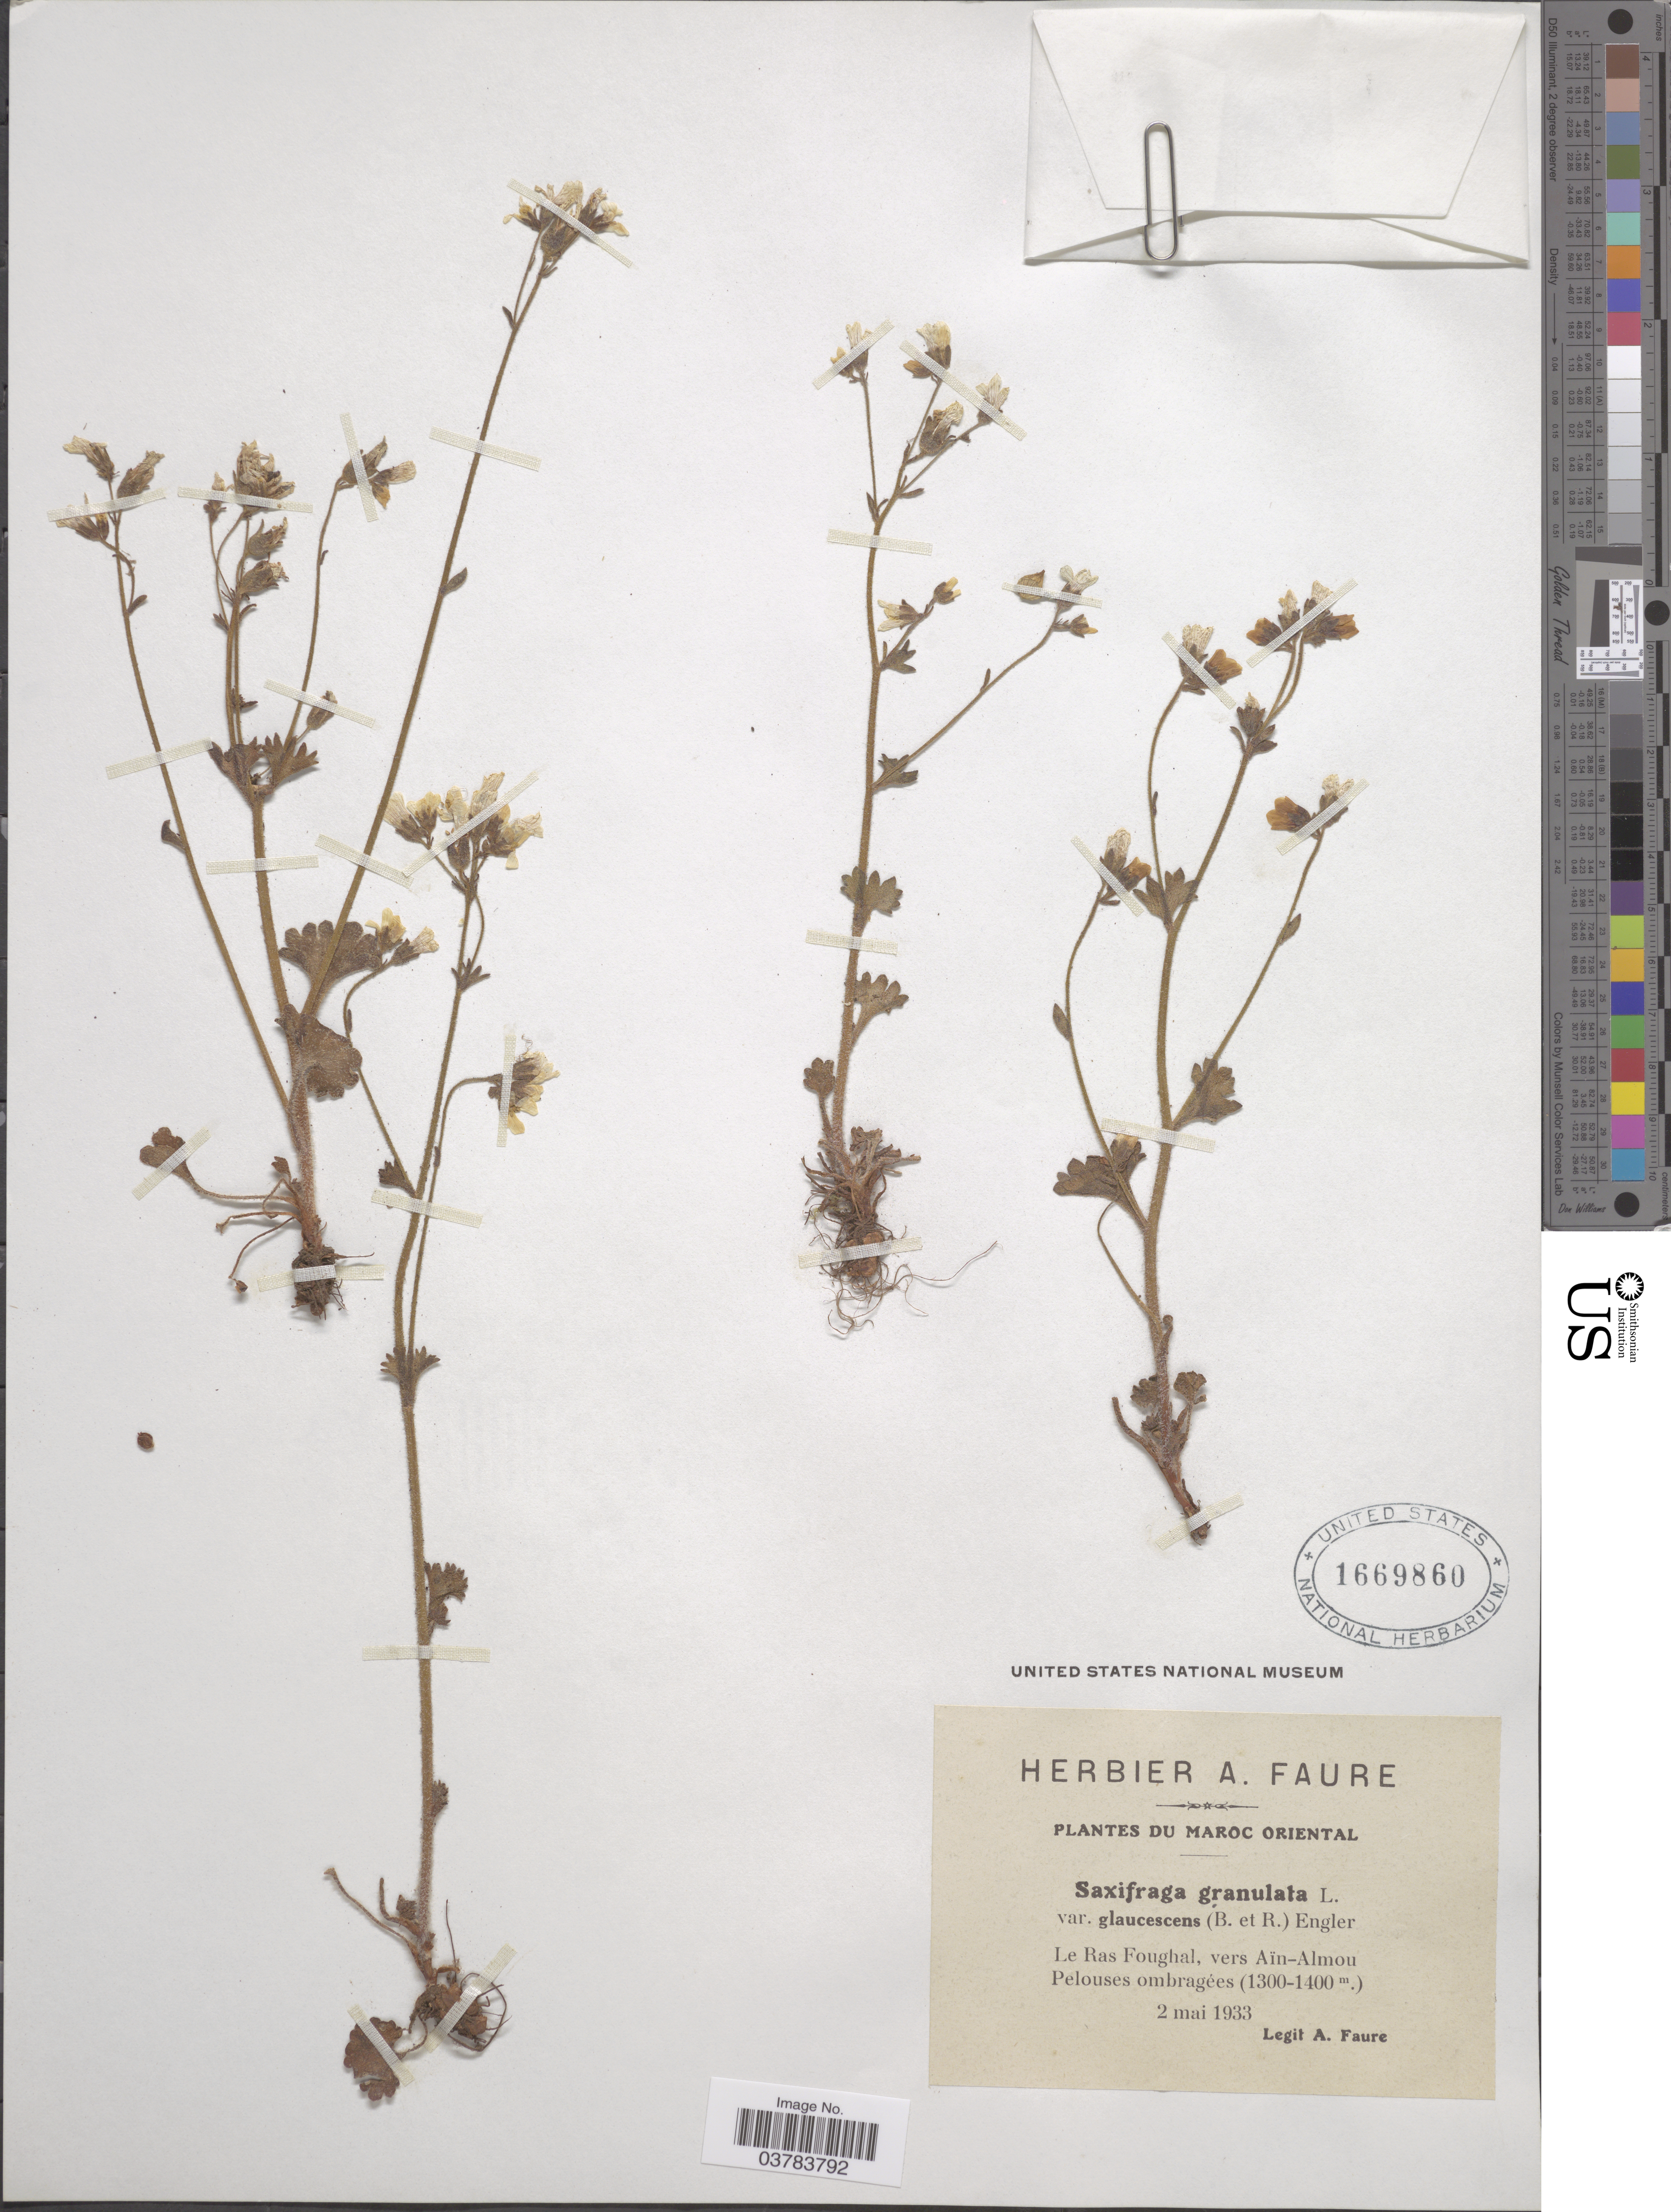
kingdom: Plantae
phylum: Tracheophyta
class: Magnoliopsida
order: Saxifragales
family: Saxifragaceae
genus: Saxifraga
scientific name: Saxifraga granulata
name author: L.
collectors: A. Faure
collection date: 1933-05-02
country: Morocco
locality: Maroc Oriental. Le Ras Foughal, vers Aïn-Almou. Pelouses ombragées.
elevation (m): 1300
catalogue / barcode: US 1669860